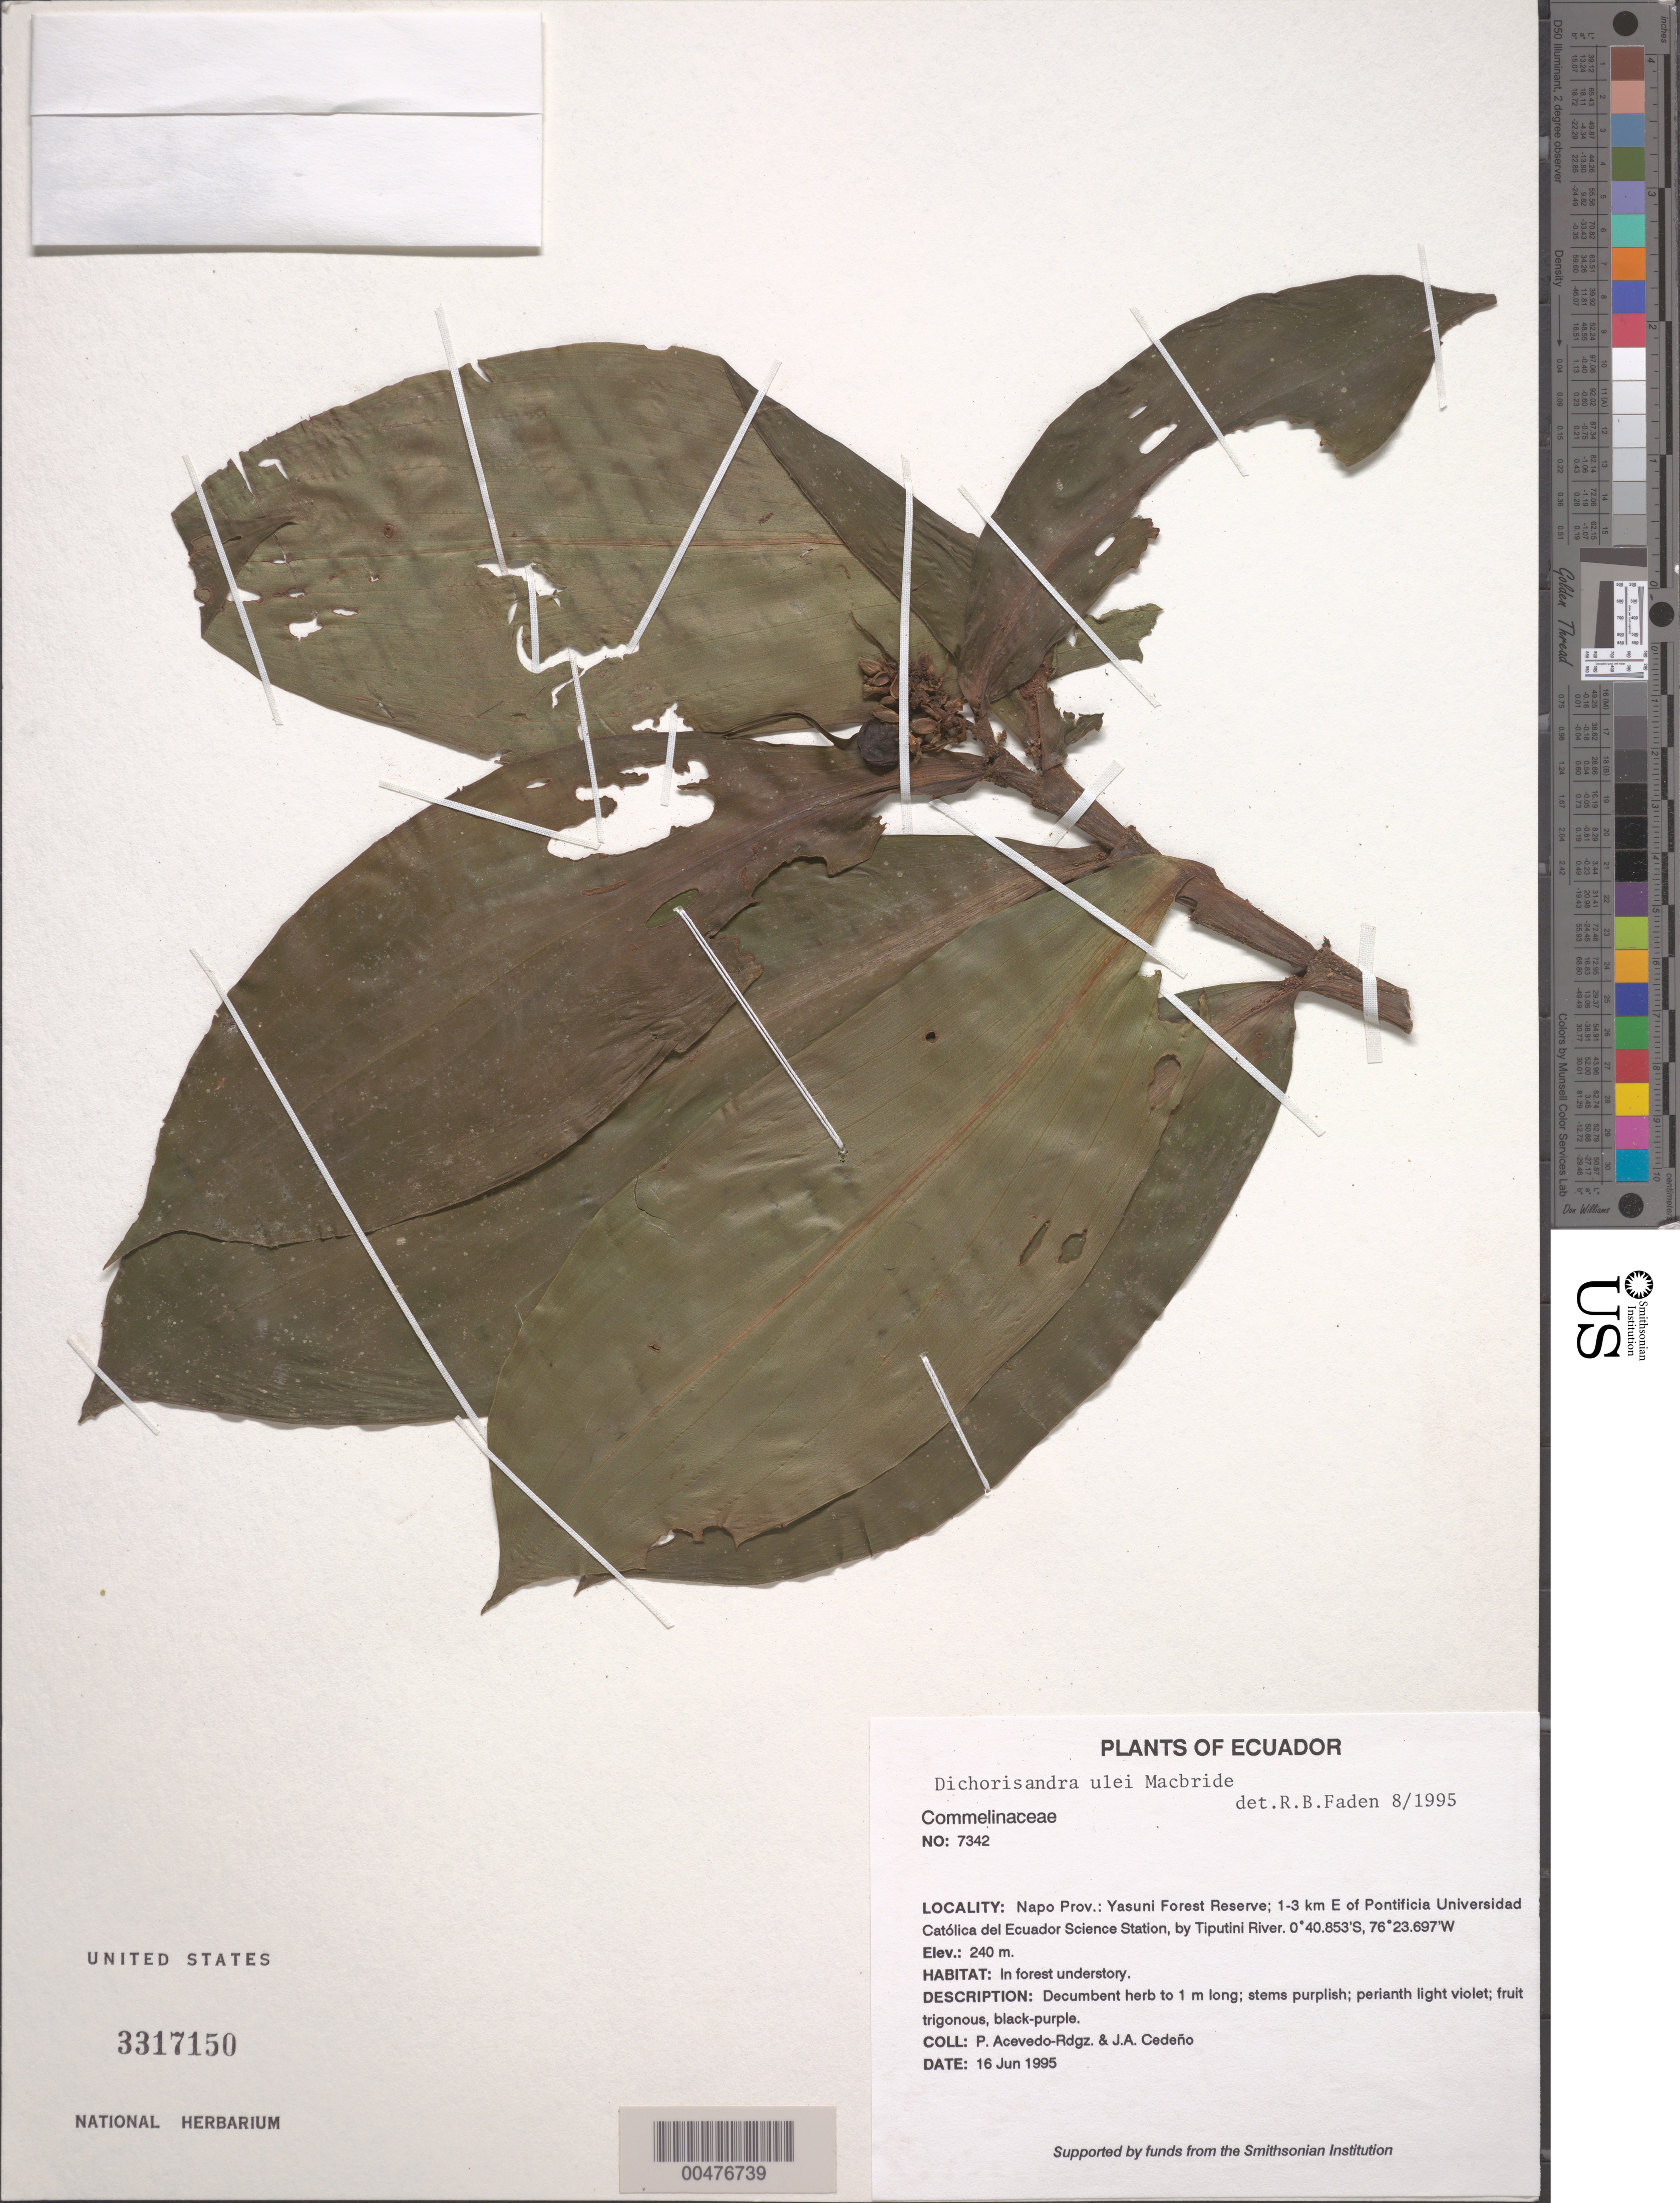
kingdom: Plantae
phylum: Tracheophyta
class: Liliopsida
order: Commelinales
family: Commelinaceae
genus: Dichorisandra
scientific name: Dichorisandra ulei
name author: J.F. Macbr.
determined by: Faden, Robert B., (US), Smithsonian Institution - National Museum of Natural History (UNITED STATES)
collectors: P. Acevedo-Rodr. & J. A. Cedeño M.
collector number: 7342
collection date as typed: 16 Jun 1995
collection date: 1995-06-16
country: Ecuador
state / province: Napo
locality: Napo Prov.: Yasuni Forest Reserve; 1-3 km E of Pontificia Universidad Católica del Ecuador Science Station by Tiputini River.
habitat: In forest understory.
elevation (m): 240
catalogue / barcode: US 3317150